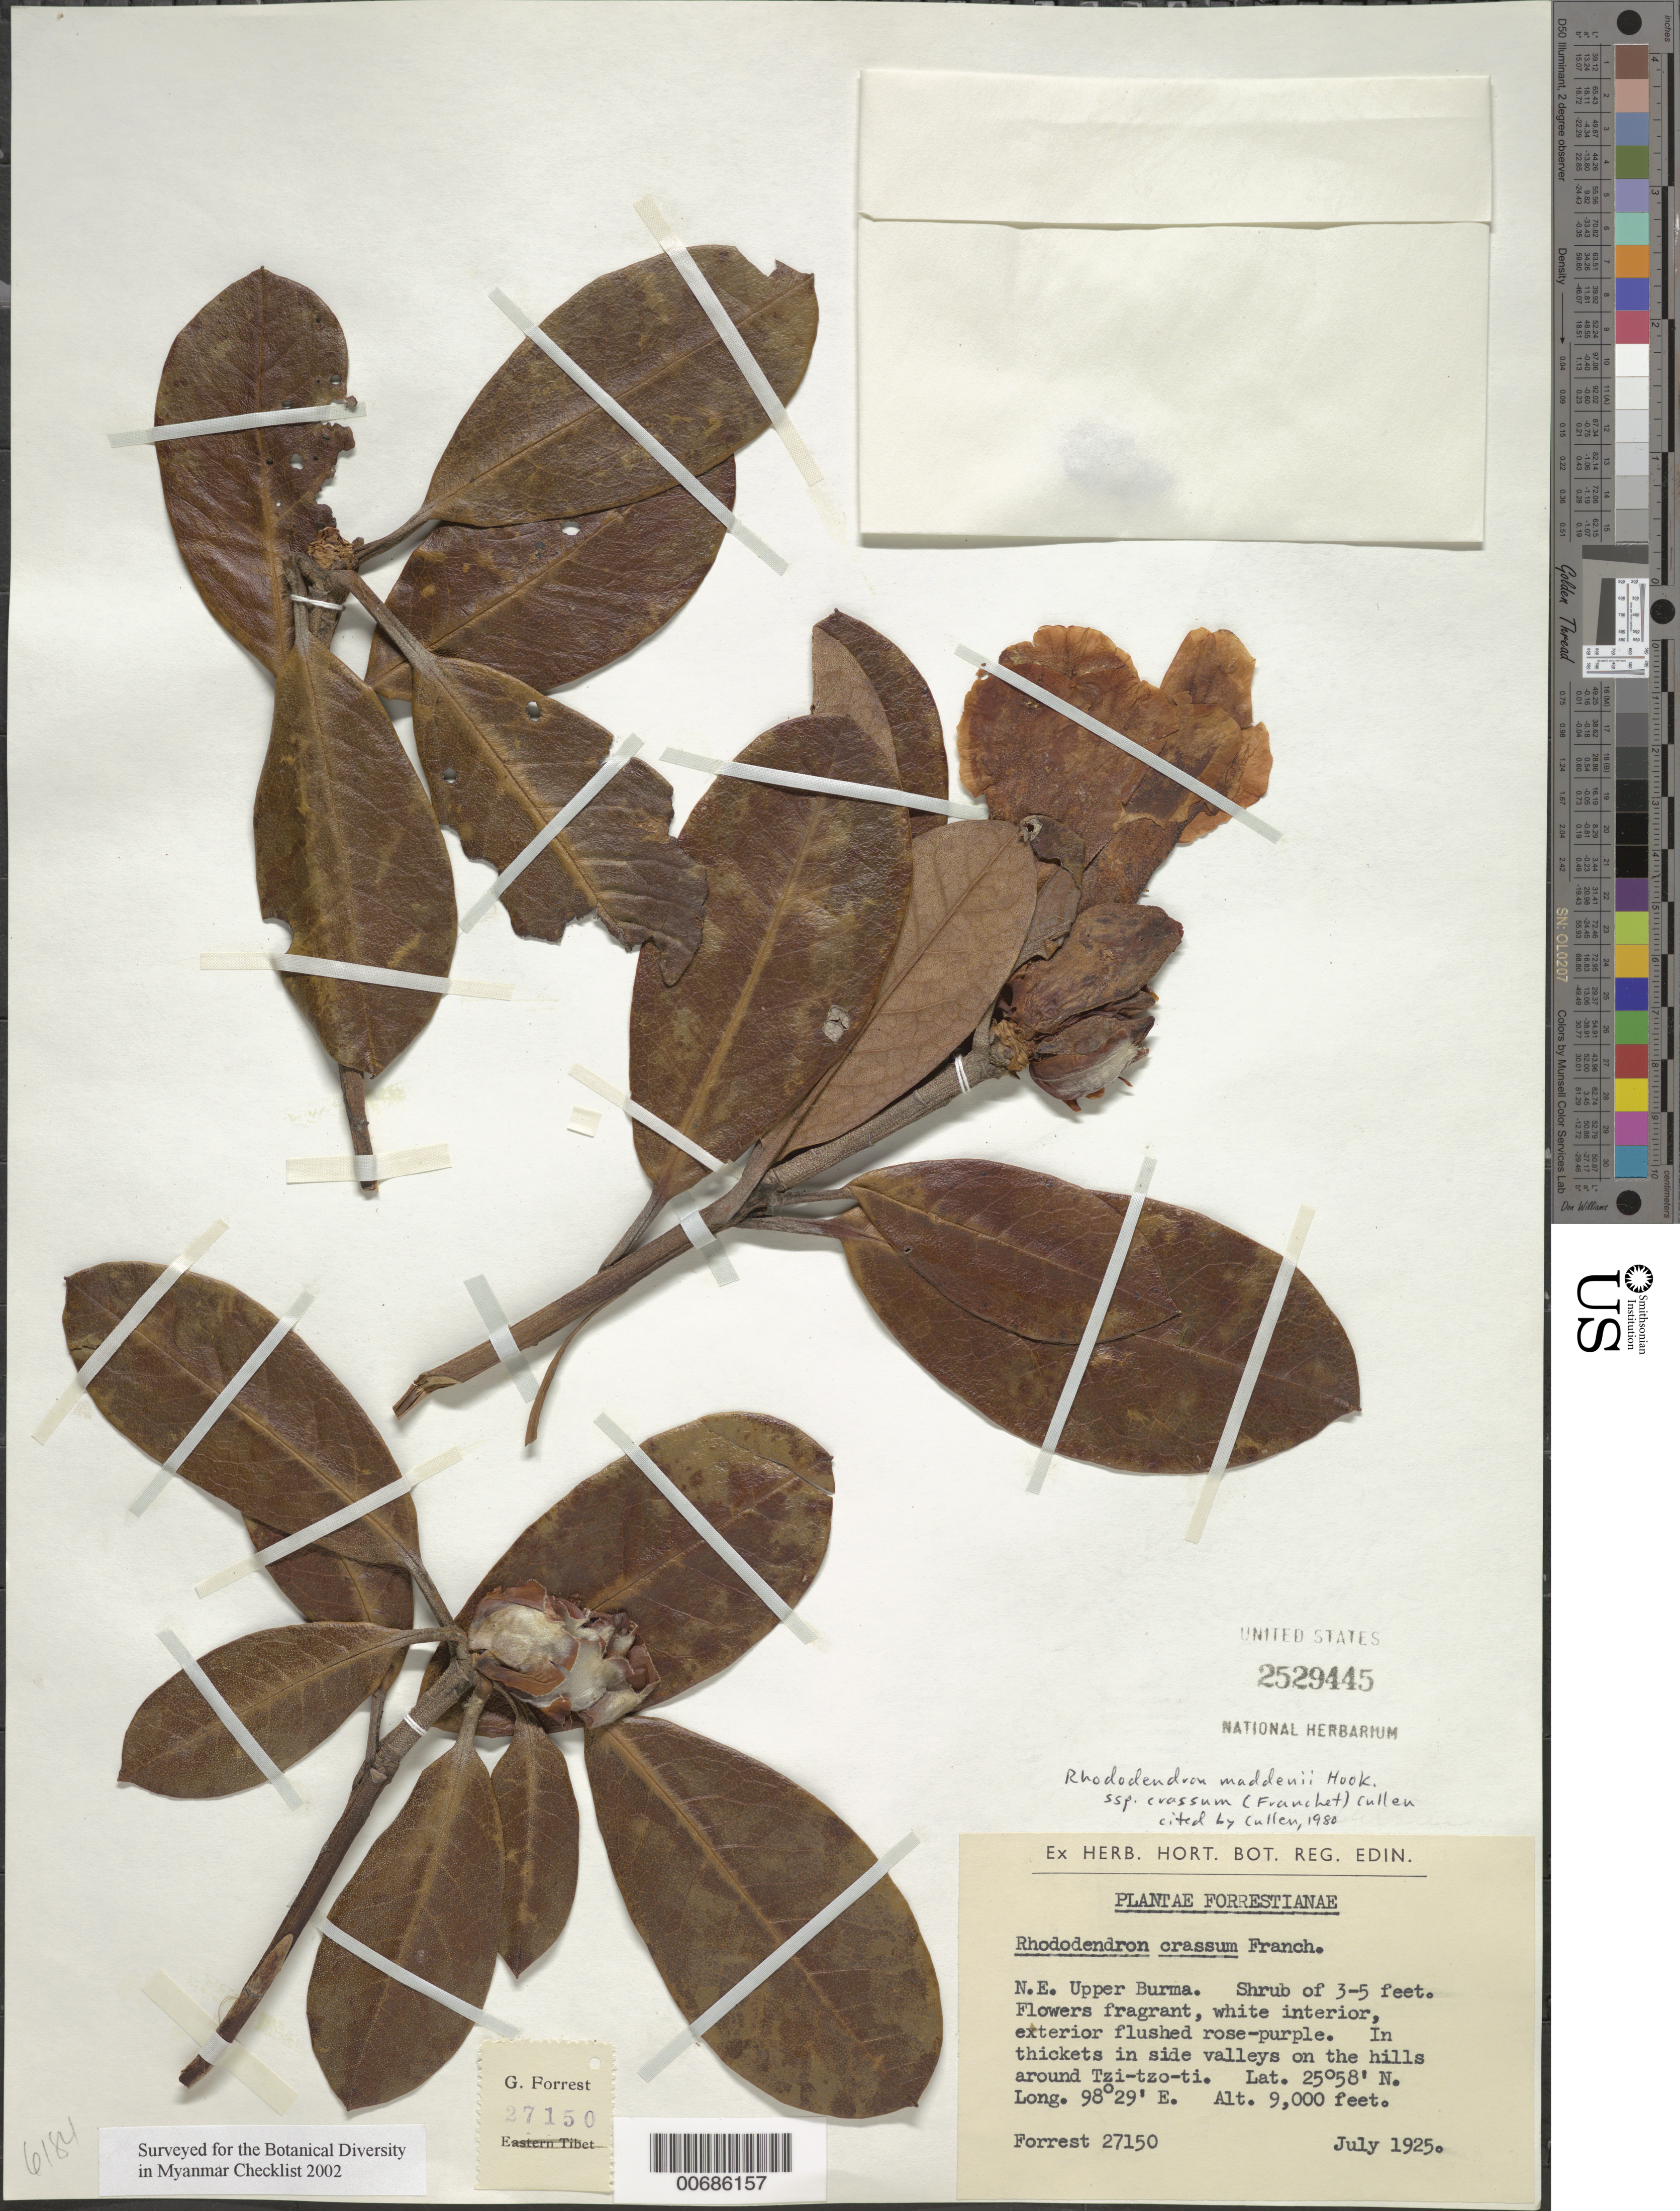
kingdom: Plantae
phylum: Tracheophyta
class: Magnoliopsida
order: Ericales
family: Ericaceae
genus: Rhododendron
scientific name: Rhododendron maddenii subsp. crassum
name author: (Franch.) Cullen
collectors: G. Forrest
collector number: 27150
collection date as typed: Jul 1925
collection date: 1925-07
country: Myanmar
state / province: Kachin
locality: N'Maikha-Salwin Divide, W flank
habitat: In thickets and side valleys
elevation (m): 2743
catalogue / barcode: US 2529445